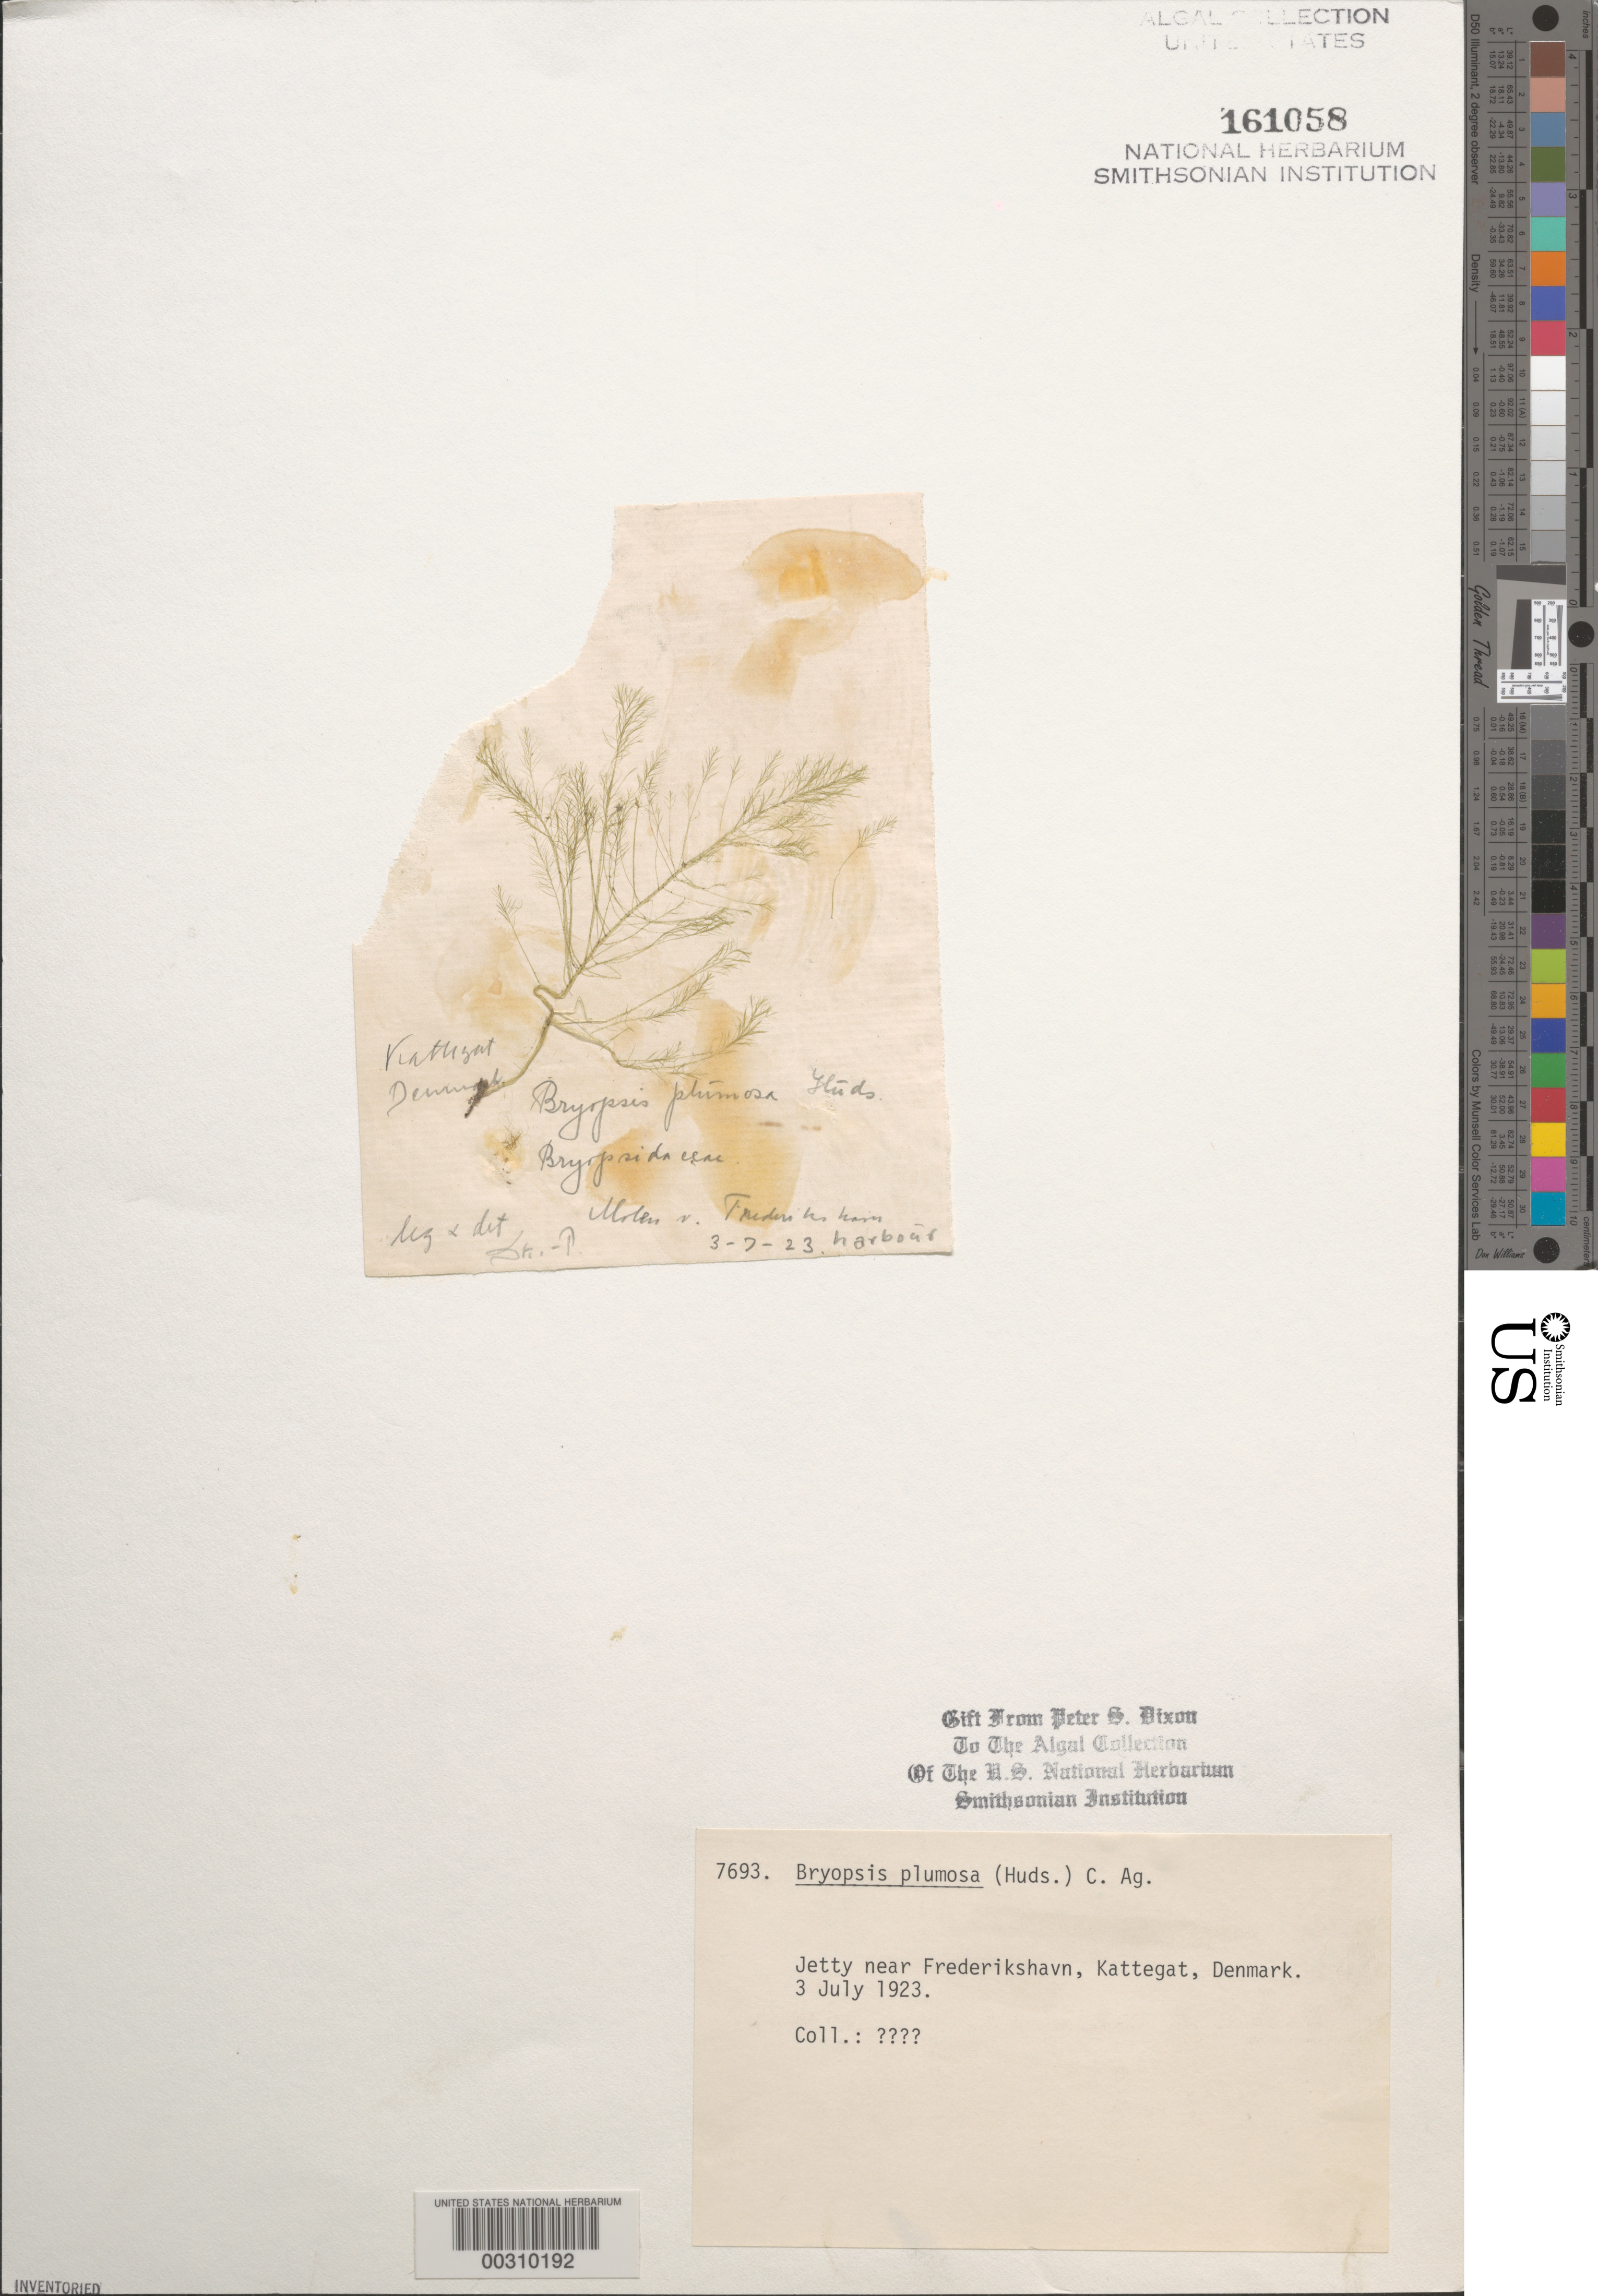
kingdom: Plantae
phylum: Chlorophyta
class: Ulvophyceae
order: Bryopsidales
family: Bryopsidaceae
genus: Bryopsis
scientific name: Bryopsis plumosa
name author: (Huds.) C. Agardh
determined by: Sk-p., --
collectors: -. Sk-p.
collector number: PSD 7693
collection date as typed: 03 Jul 1923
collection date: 1923-07-03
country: Denmark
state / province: Nordjylland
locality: Kattegat, Near Frederikshavn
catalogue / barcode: US 161058